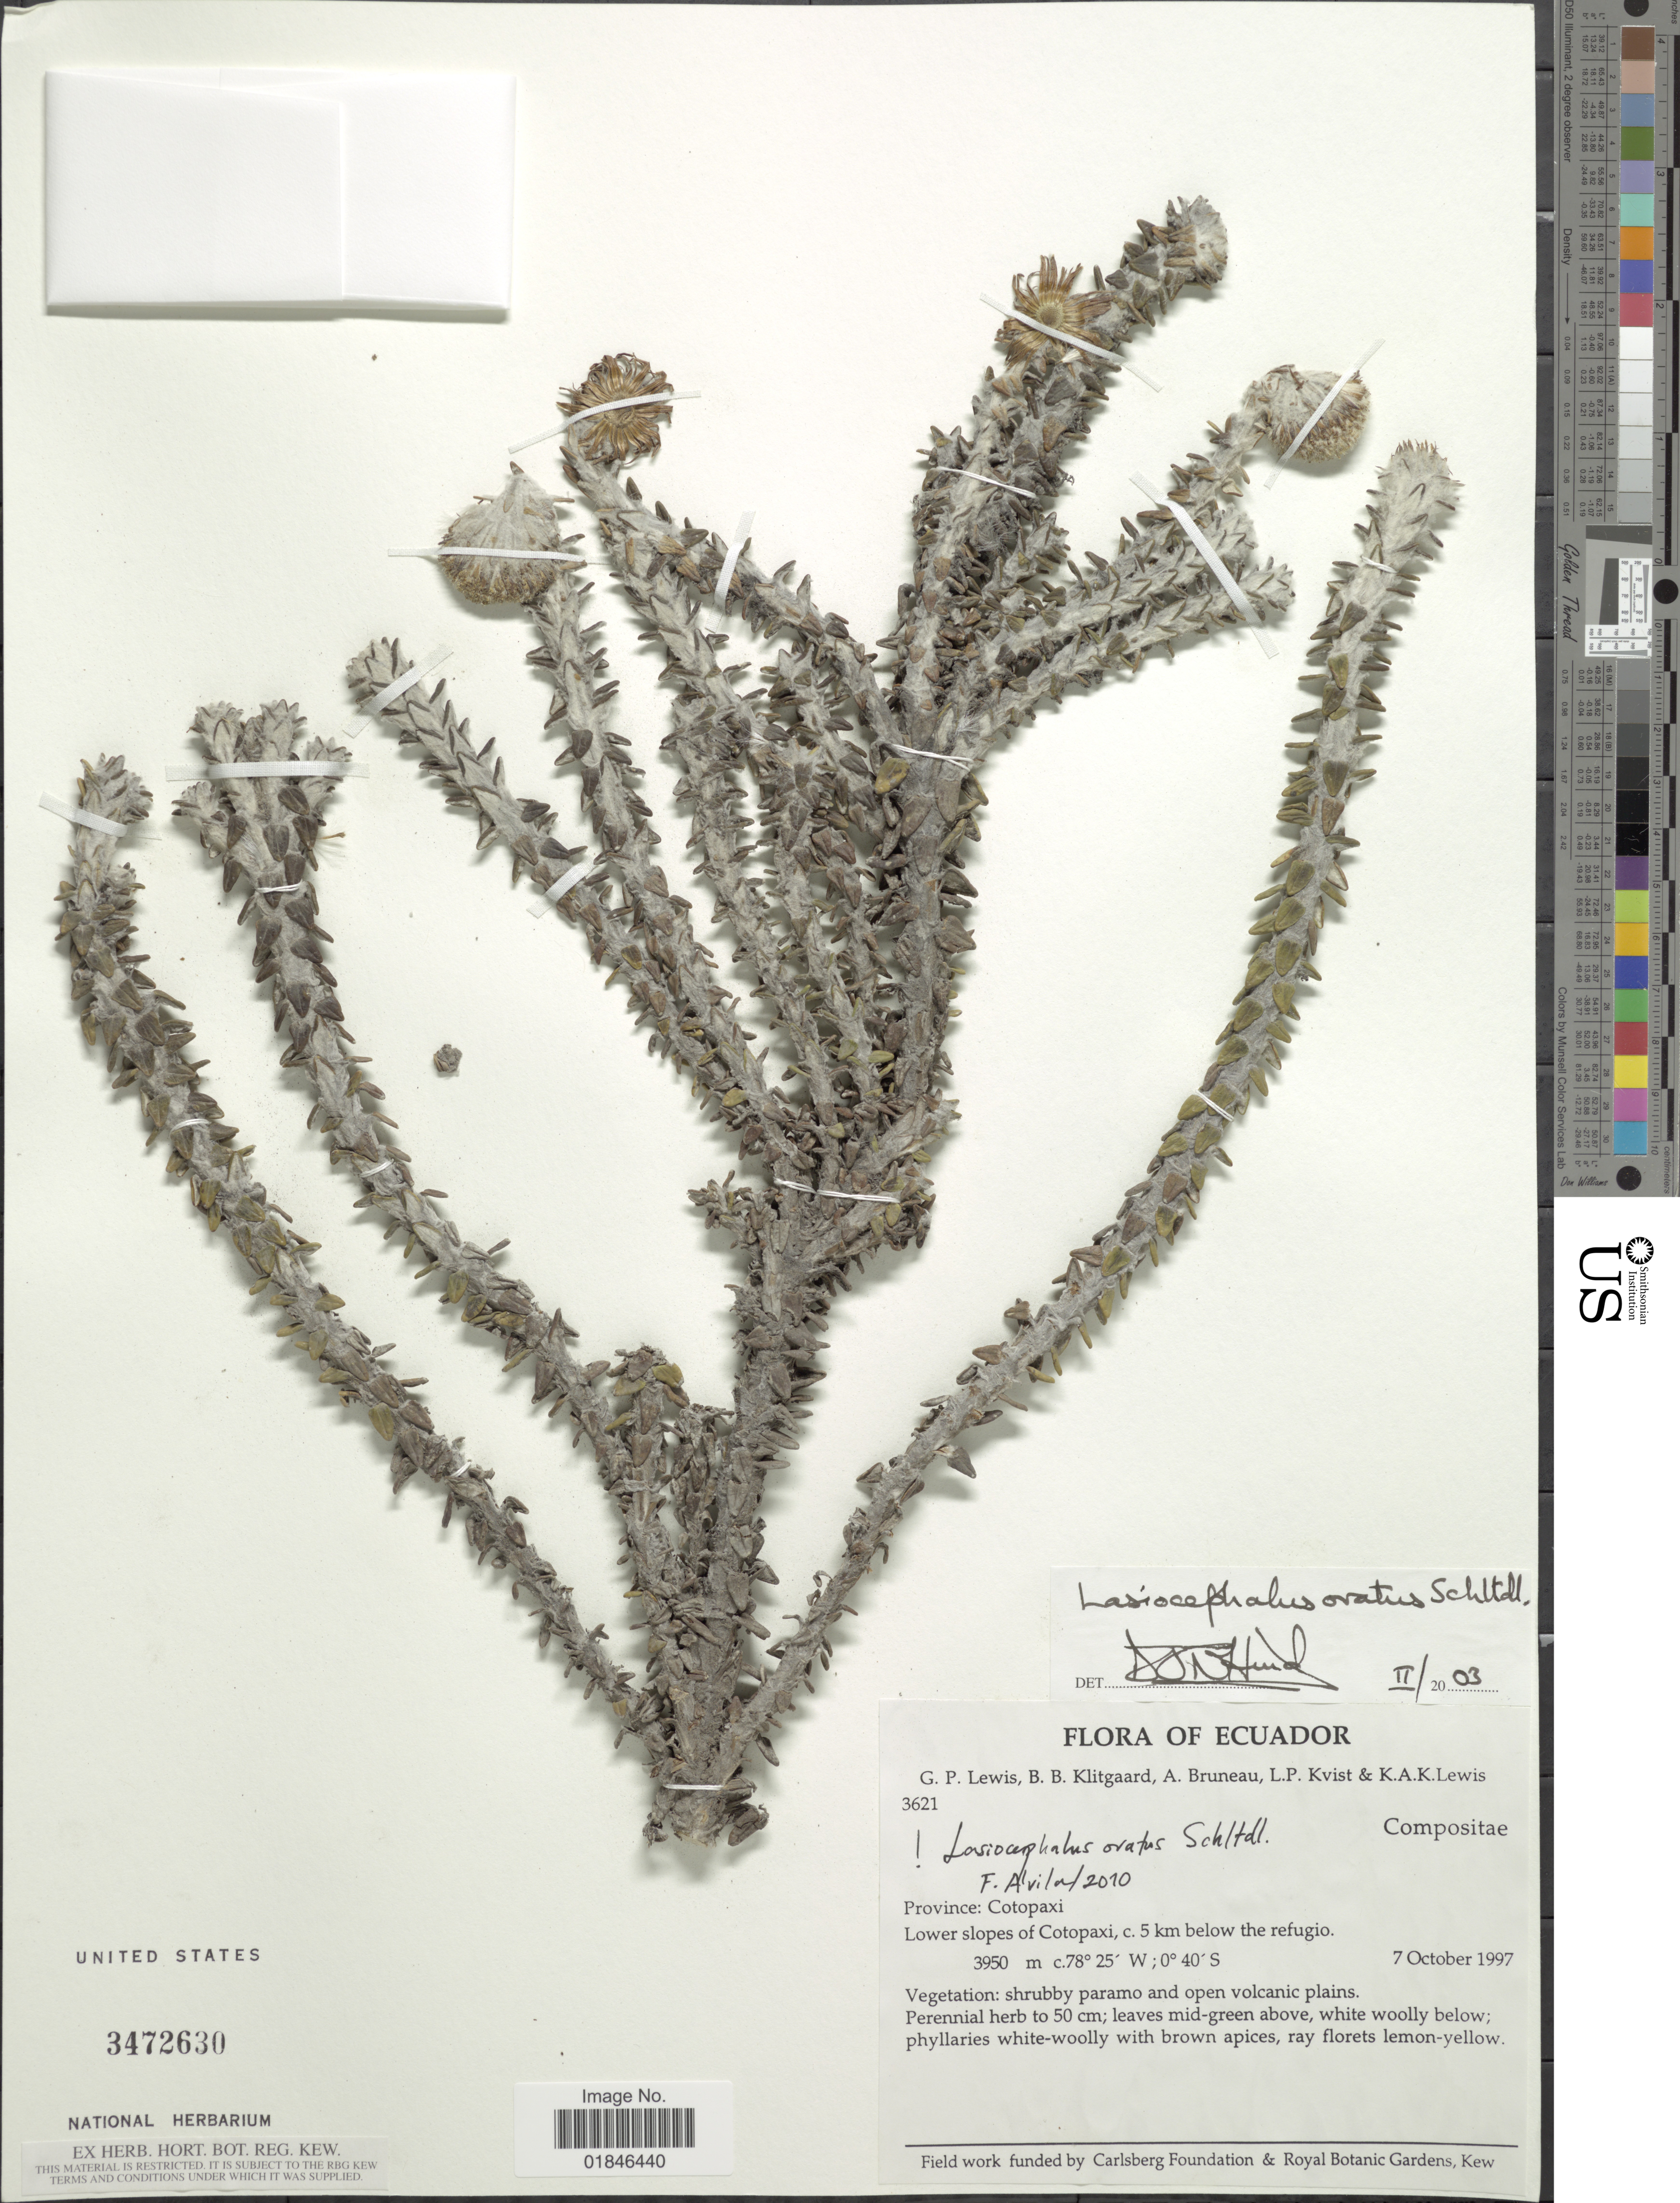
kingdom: Plantae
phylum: Tracheophyta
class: Magnoliopsida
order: Asterales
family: Asteraceae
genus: Senecio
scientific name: Senecio superandinus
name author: Cuatrec.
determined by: Salomon, Luciana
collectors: G. P. Lewis, B. B. Klitgaard, A. Bruneau, L. P. Kvist & K. Lewis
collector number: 3621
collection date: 1997-10-07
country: Ecuador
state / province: Cotopaxi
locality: Province: Cotopaxi, Lower slopes of Cotopaxi, c. 5 km below the refugio.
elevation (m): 3950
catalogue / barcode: US 3472630